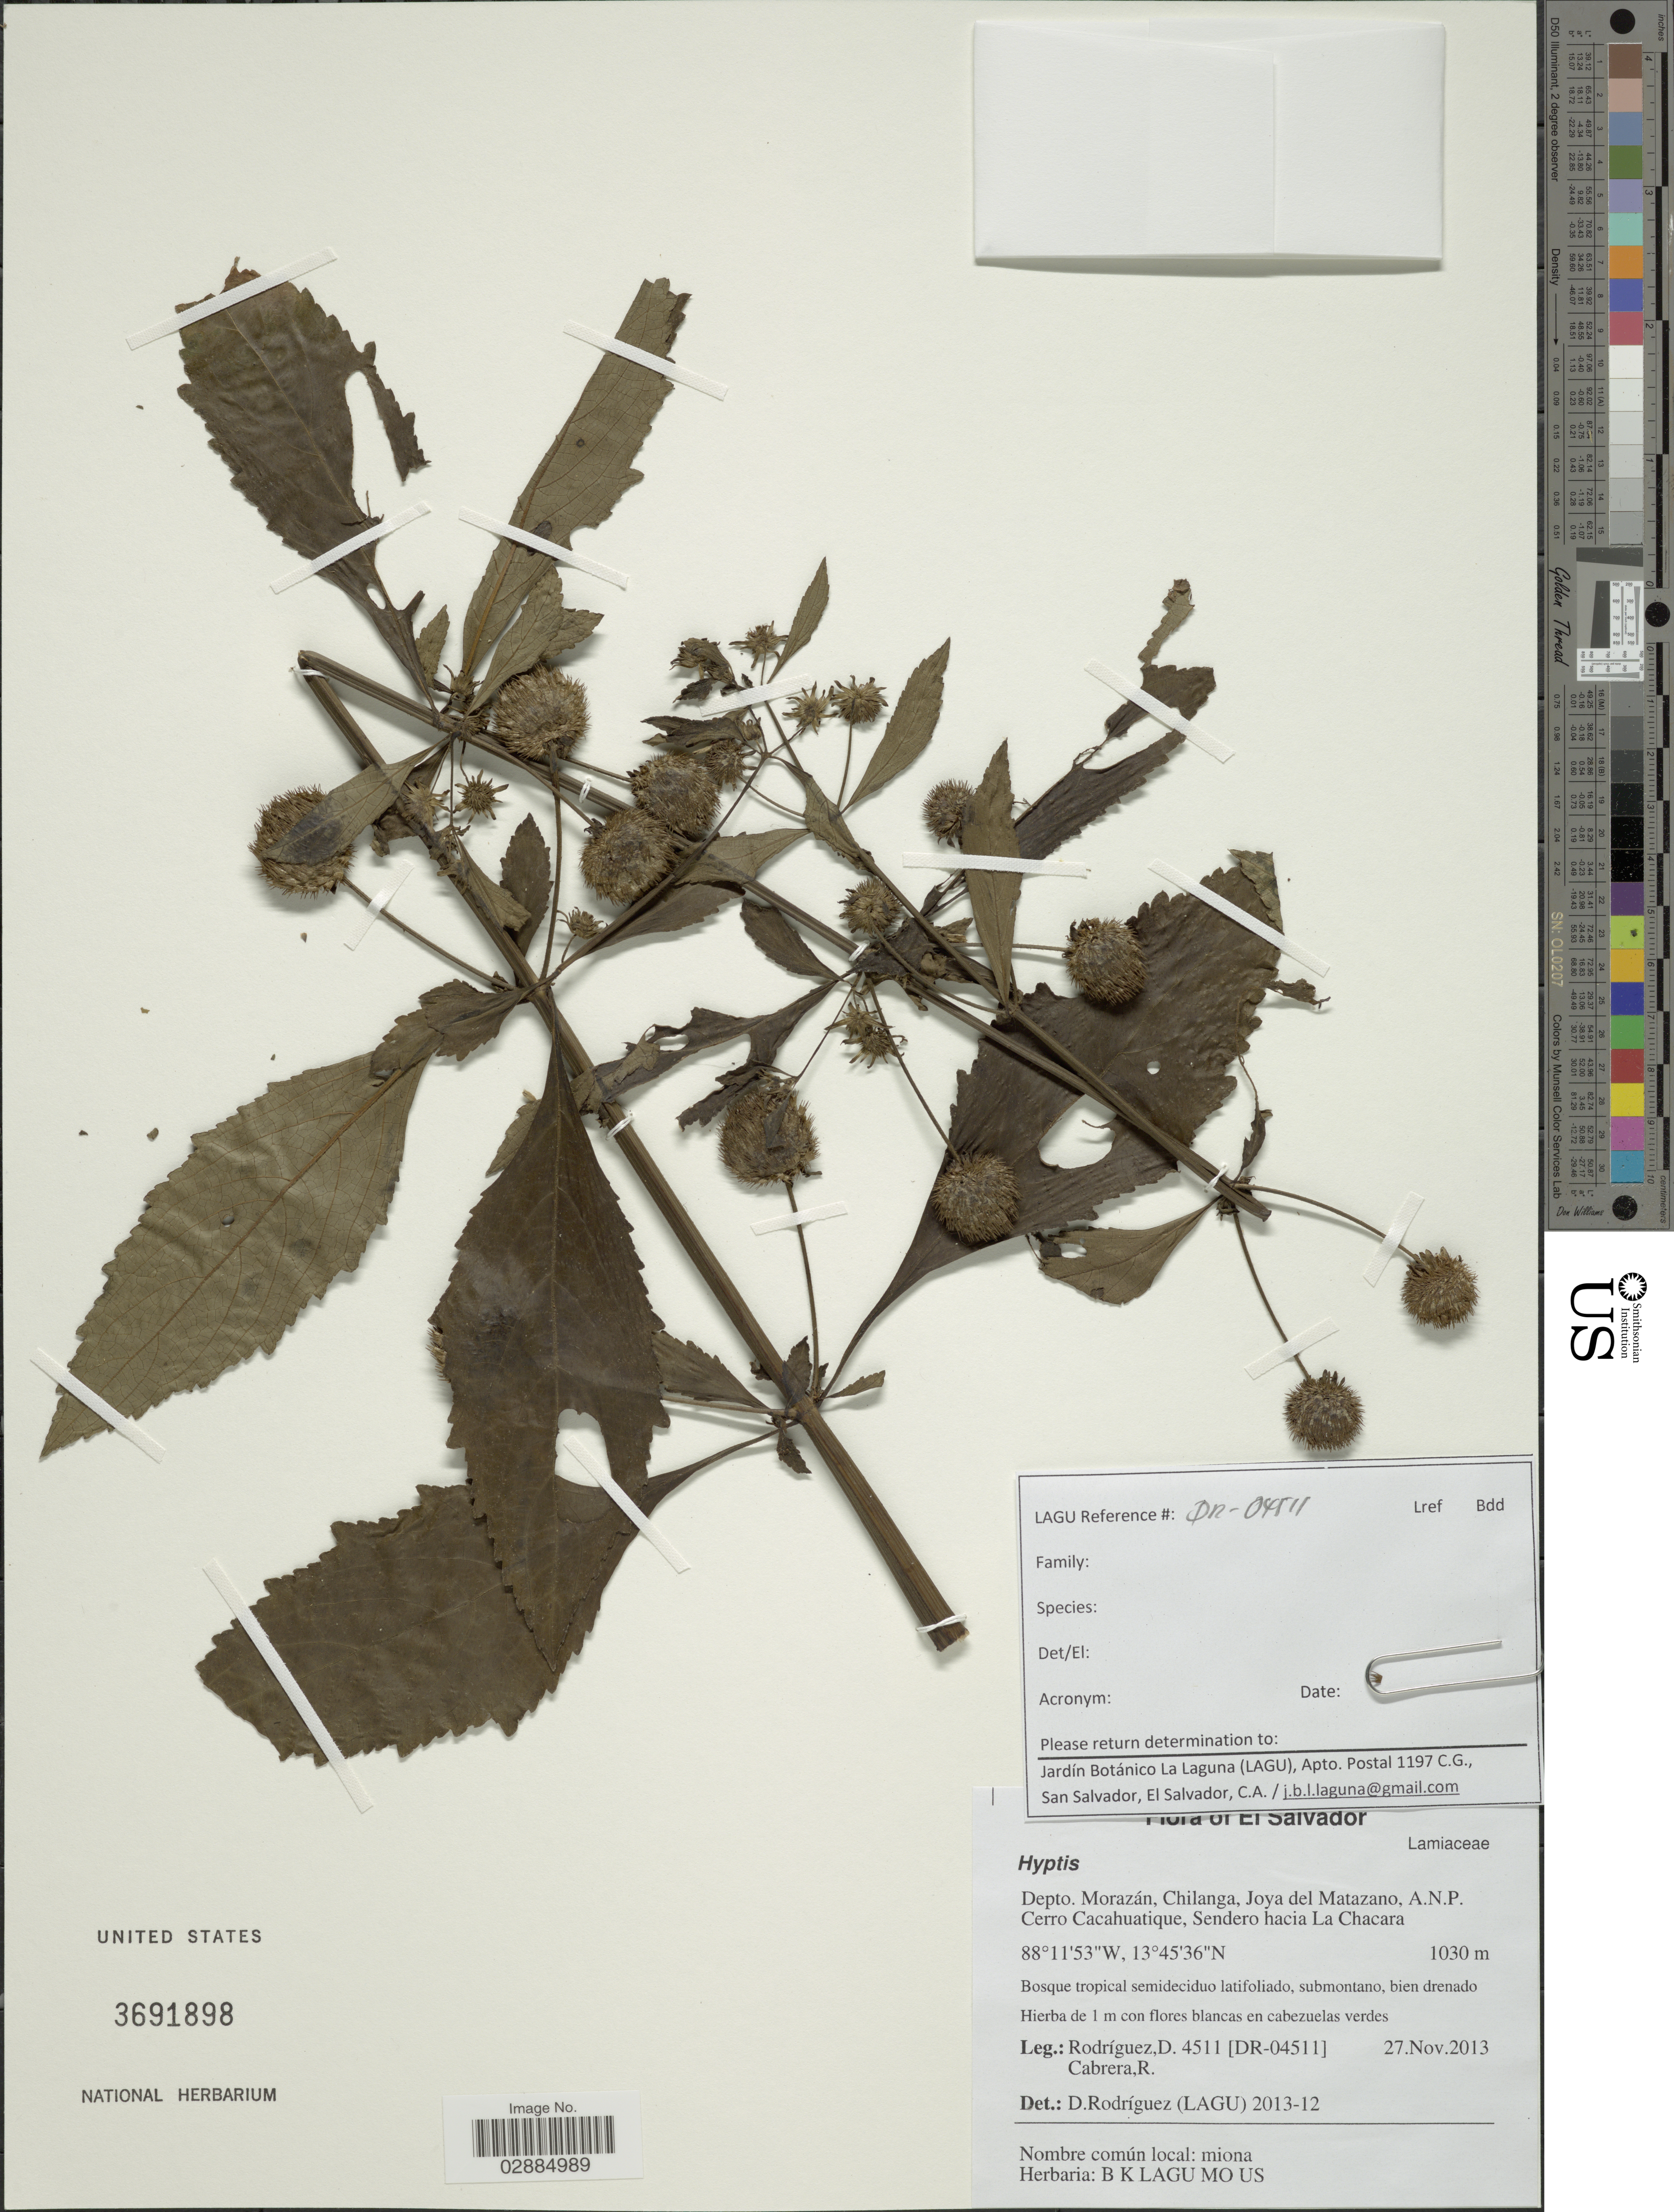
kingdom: Plantae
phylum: Tracheophyta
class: Magnoliopsida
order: Lamiales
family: Lamiaceae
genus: Hyptis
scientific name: Hyptis sp.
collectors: D. Rodriguez & R. Cabrera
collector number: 4511 [DR-054511]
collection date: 2013-11-27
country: El Salvador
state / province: Morazan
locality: Depto. Morazán, Chilanga, Joya del Matazano, A.N.P., Cerro Cacahuatique, Sendero hacia La Chacara.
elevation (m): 1030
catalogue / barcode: US 3691898